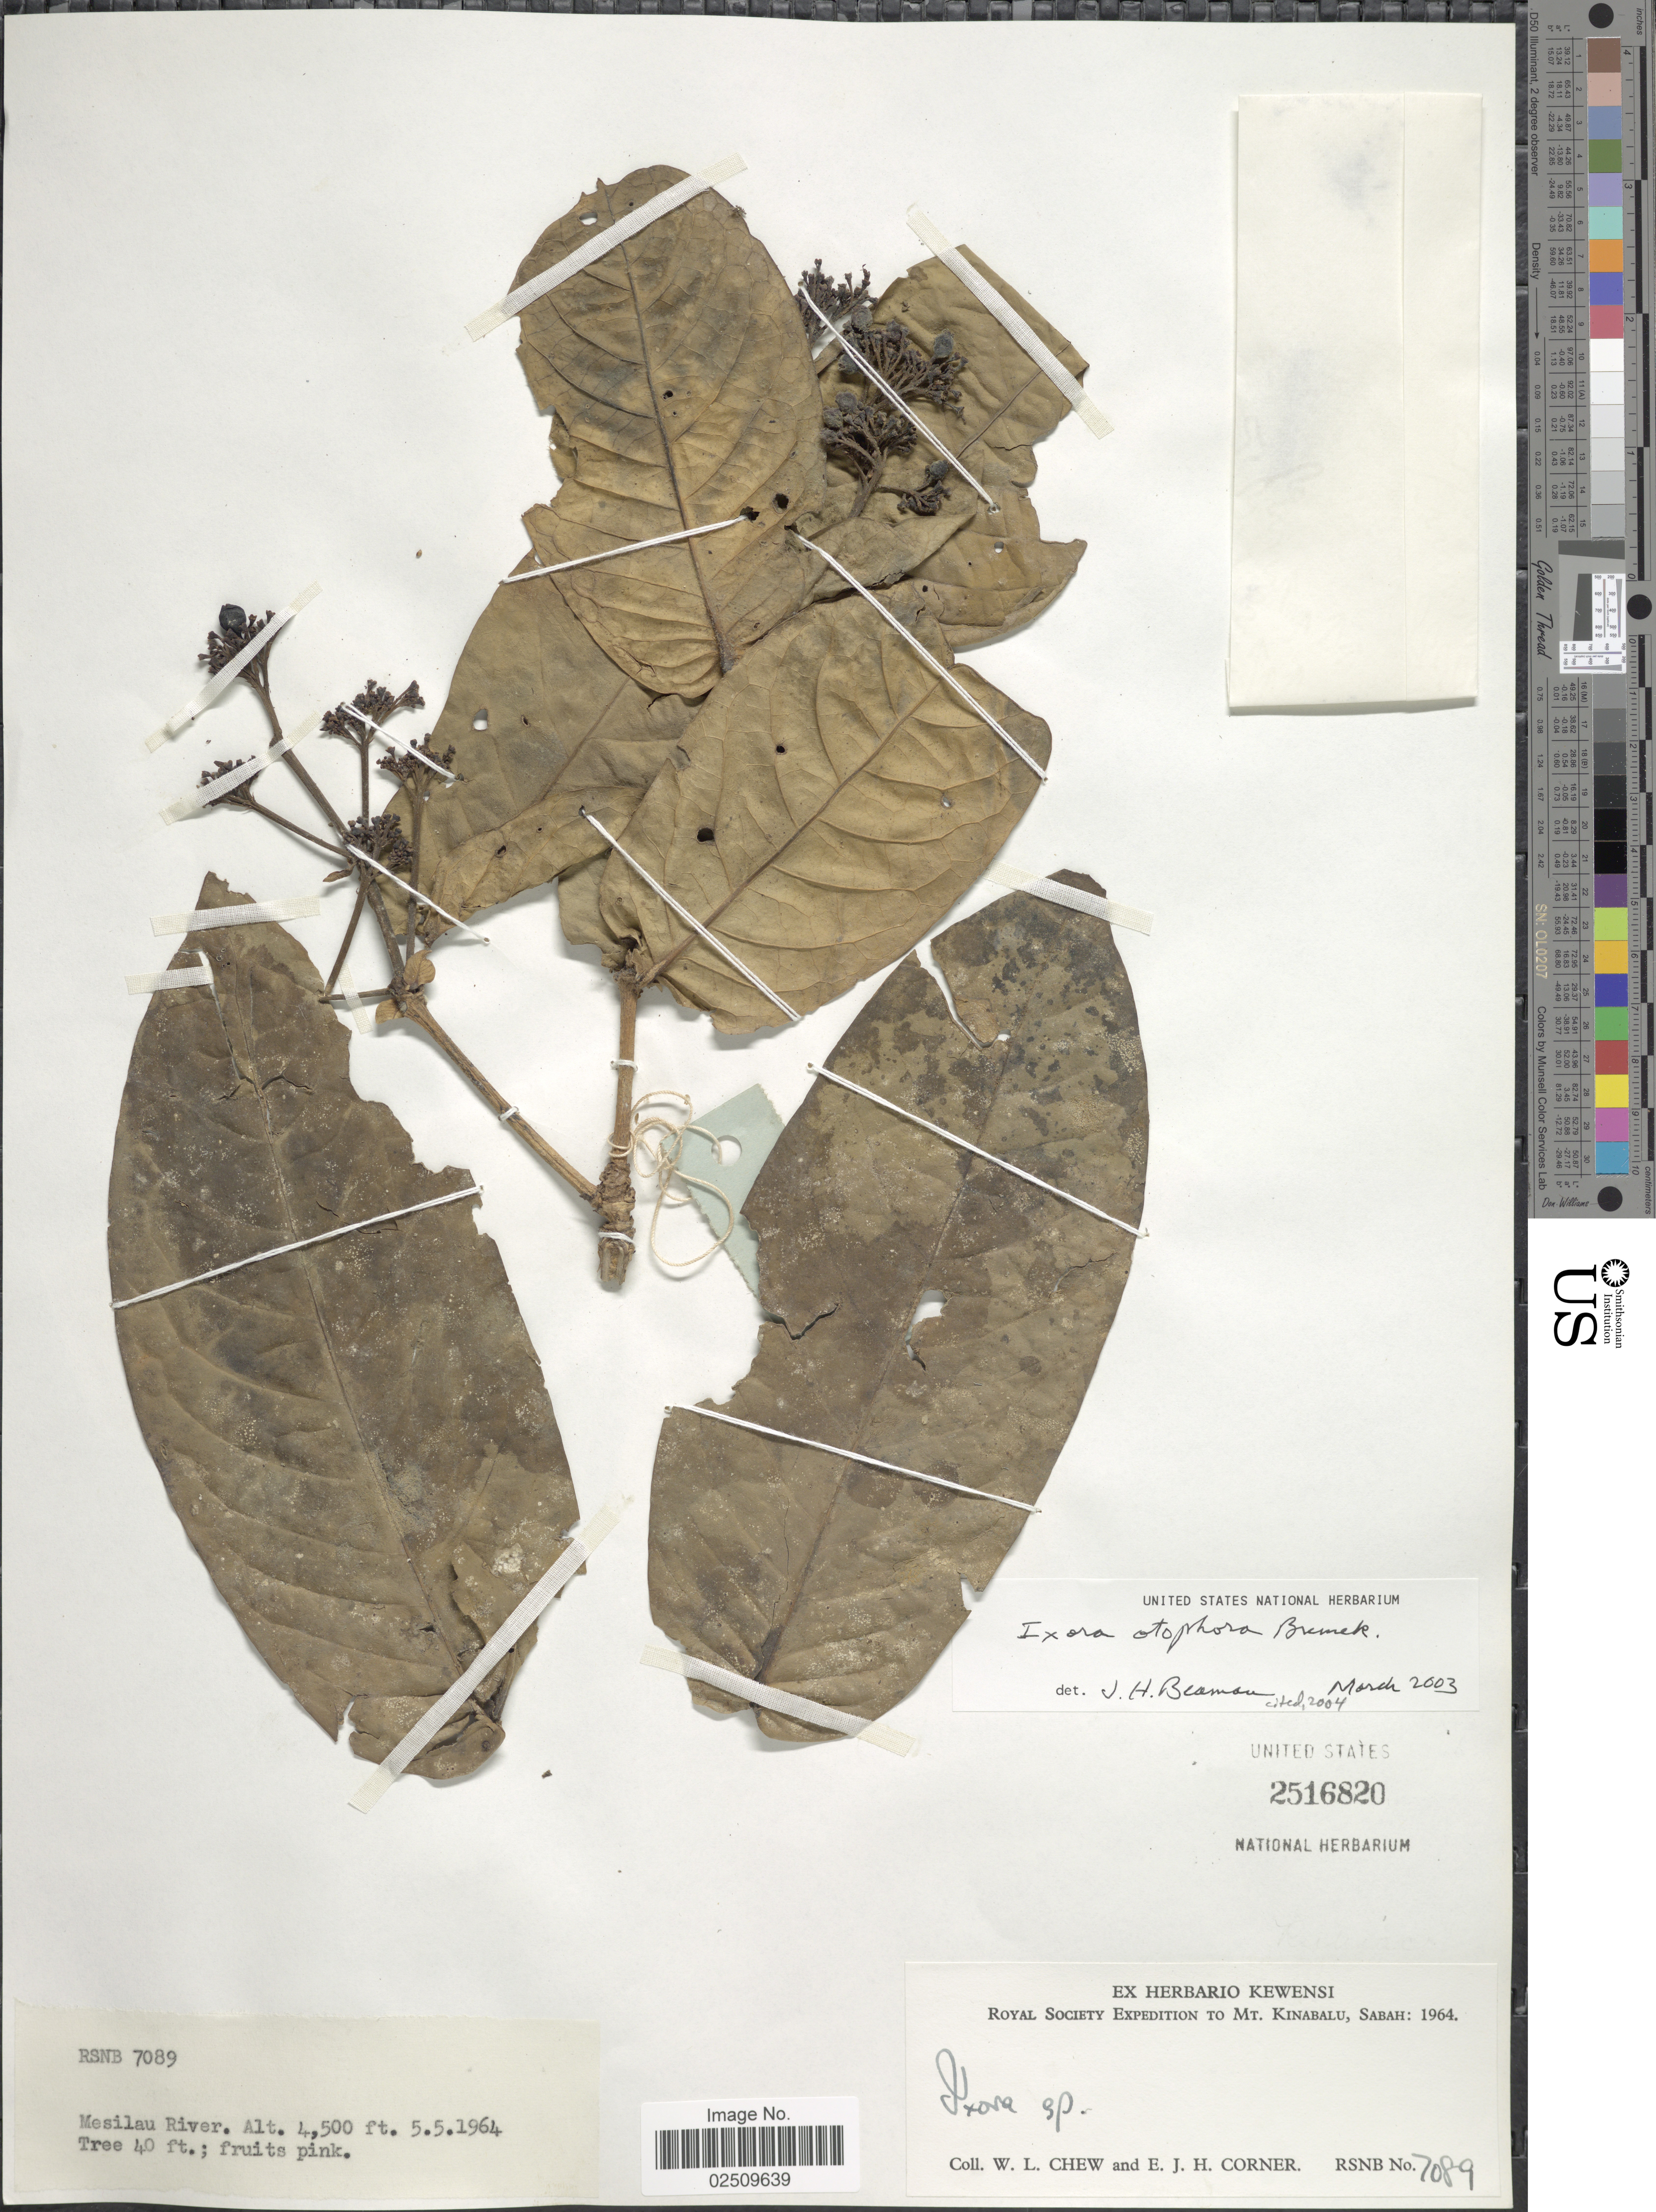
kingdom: Plantae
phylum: Tracheophyta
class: Magnoliopsida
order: Gentianales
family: Rubiaceae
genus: Ixora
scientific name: Ixora otophora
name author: Bremek.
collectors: W. Chew & E. Corner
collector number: RSNB 7089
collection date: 1964-05-05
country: Malaysia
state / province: Sabah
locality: Mt. Kinabalu, Mesilau River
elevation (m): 1372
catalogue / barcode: US 2516820